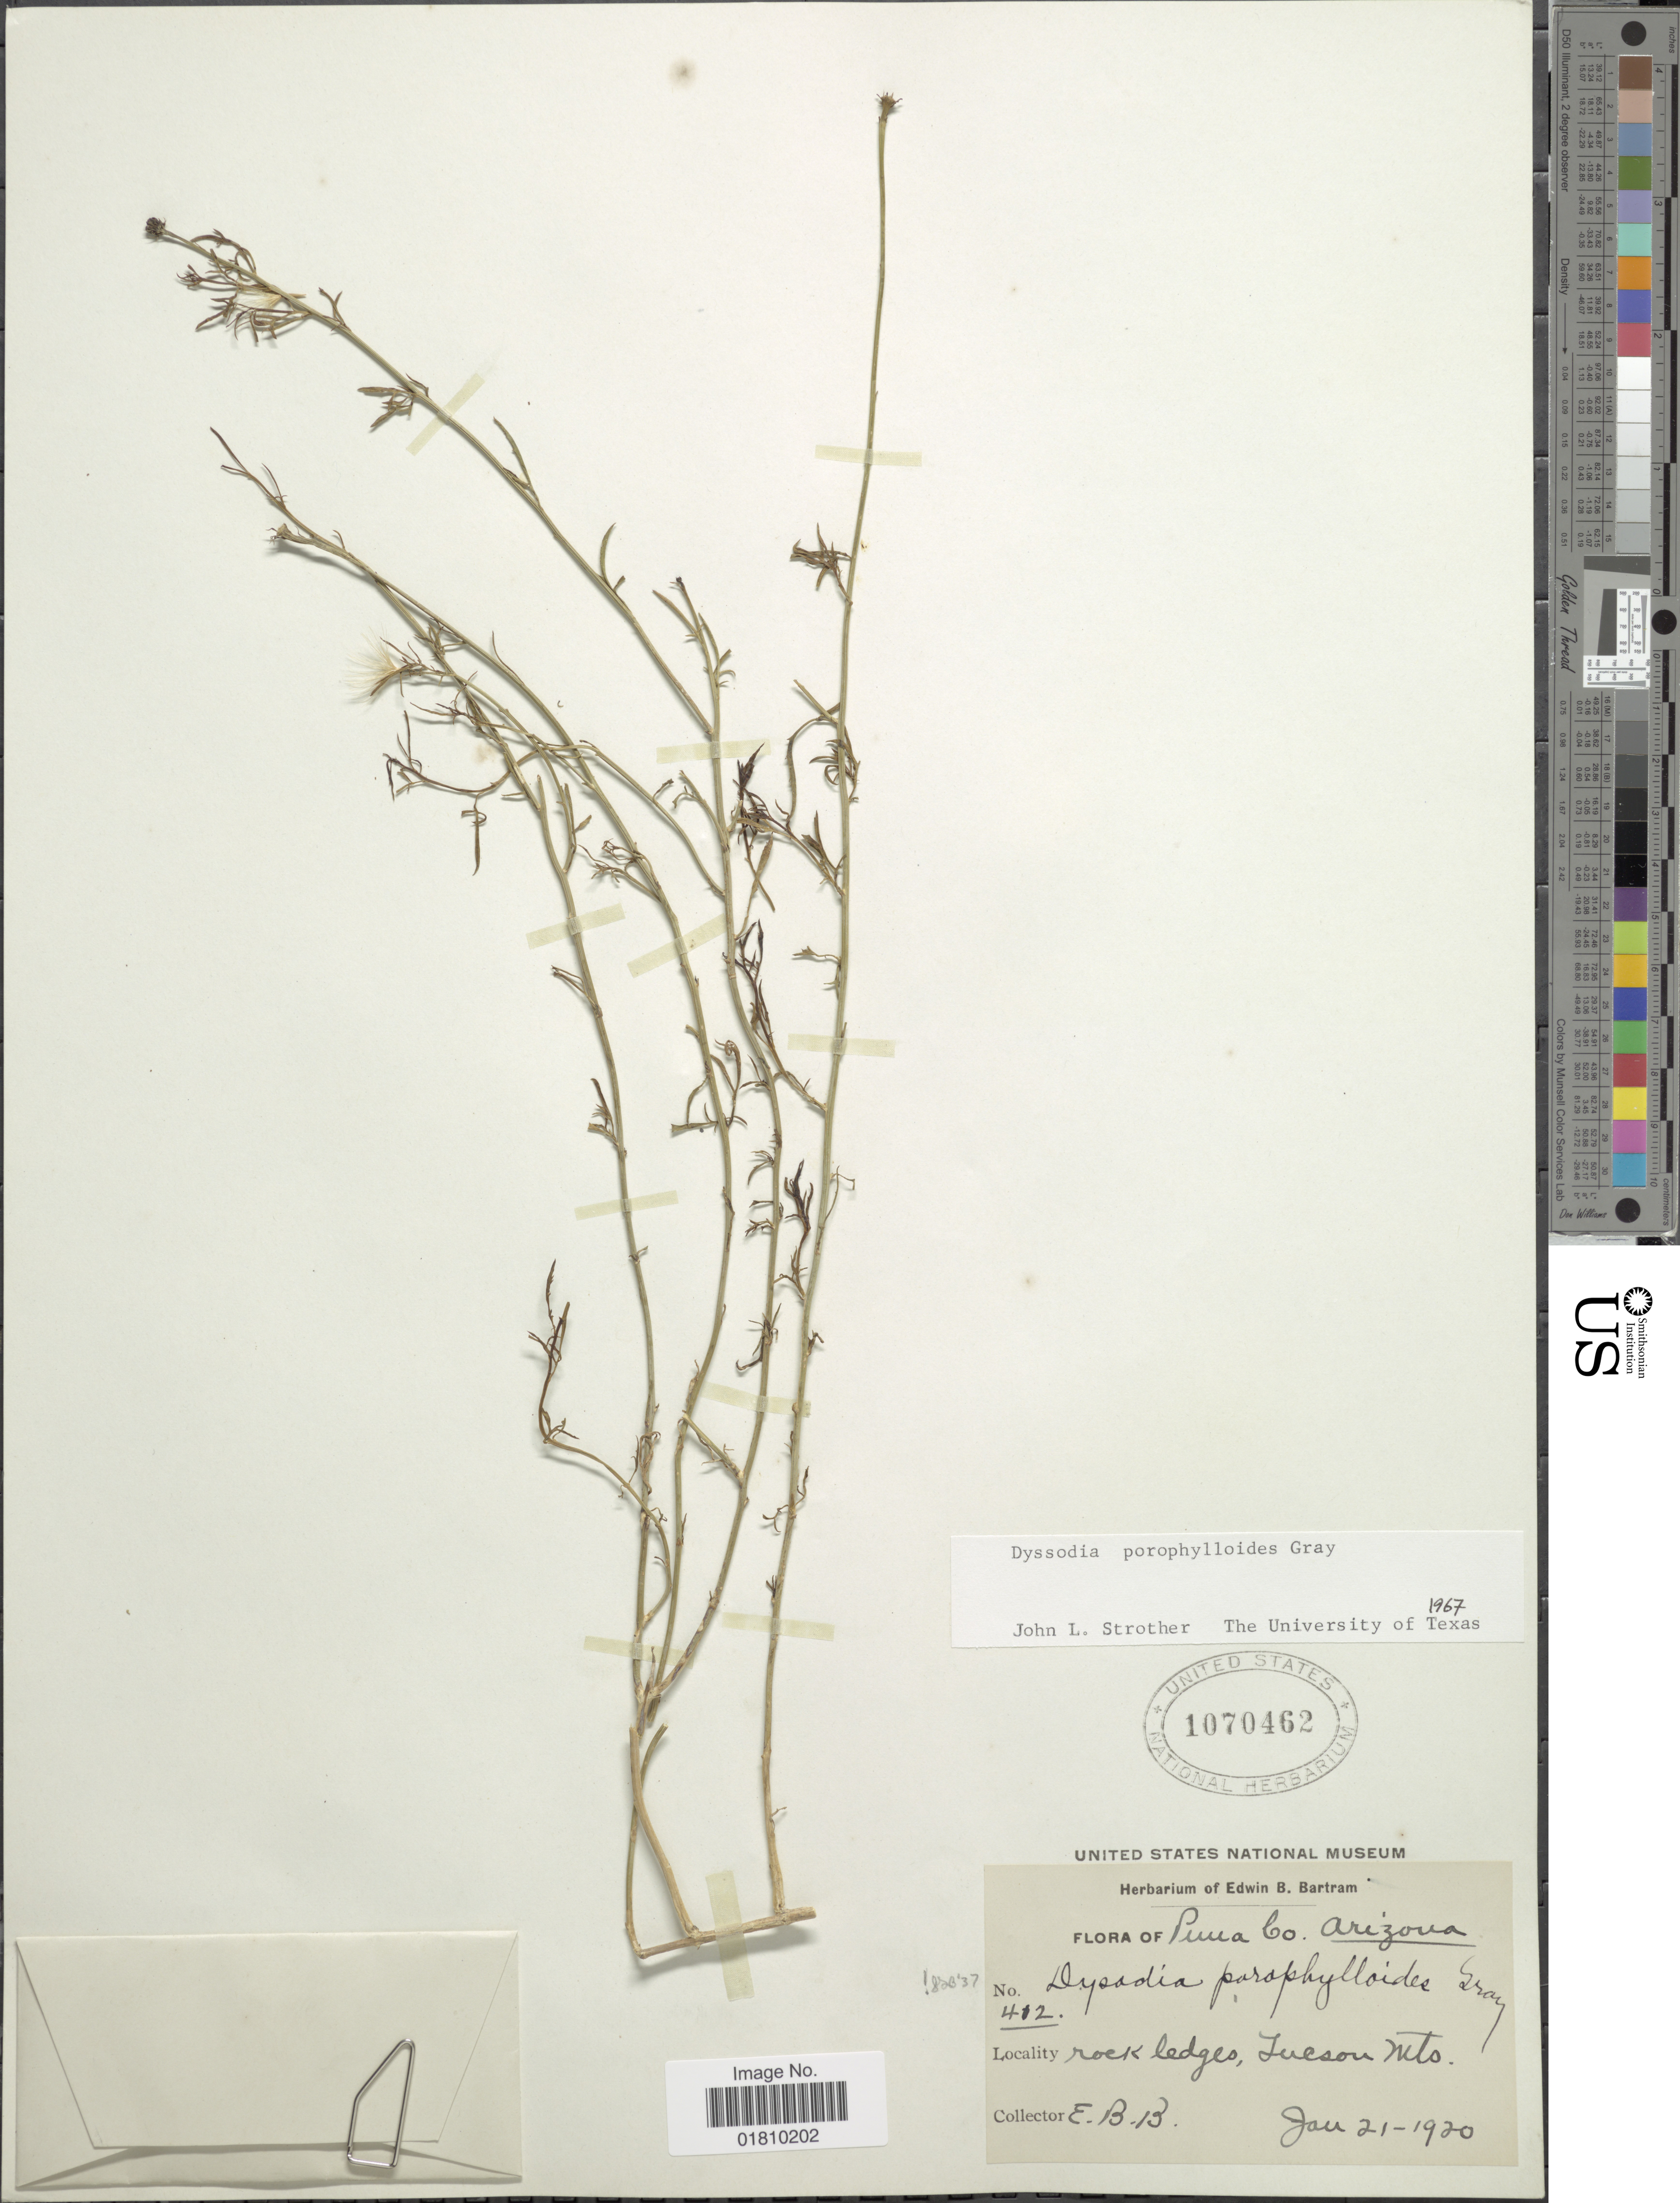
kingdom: Plantae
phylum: Tracheophyta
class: Magnoliopsida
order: Asterales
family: Asteraceae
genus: Adenophyllum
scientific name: Adenophyllum porophylloides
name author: (A. Gray) Strother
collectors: E. B. Bartram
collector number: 412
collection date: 1920-01-21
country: United States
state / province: Arizona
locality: Puma Co., rock ledges, Tucson Mts.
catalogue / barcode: US 1070462